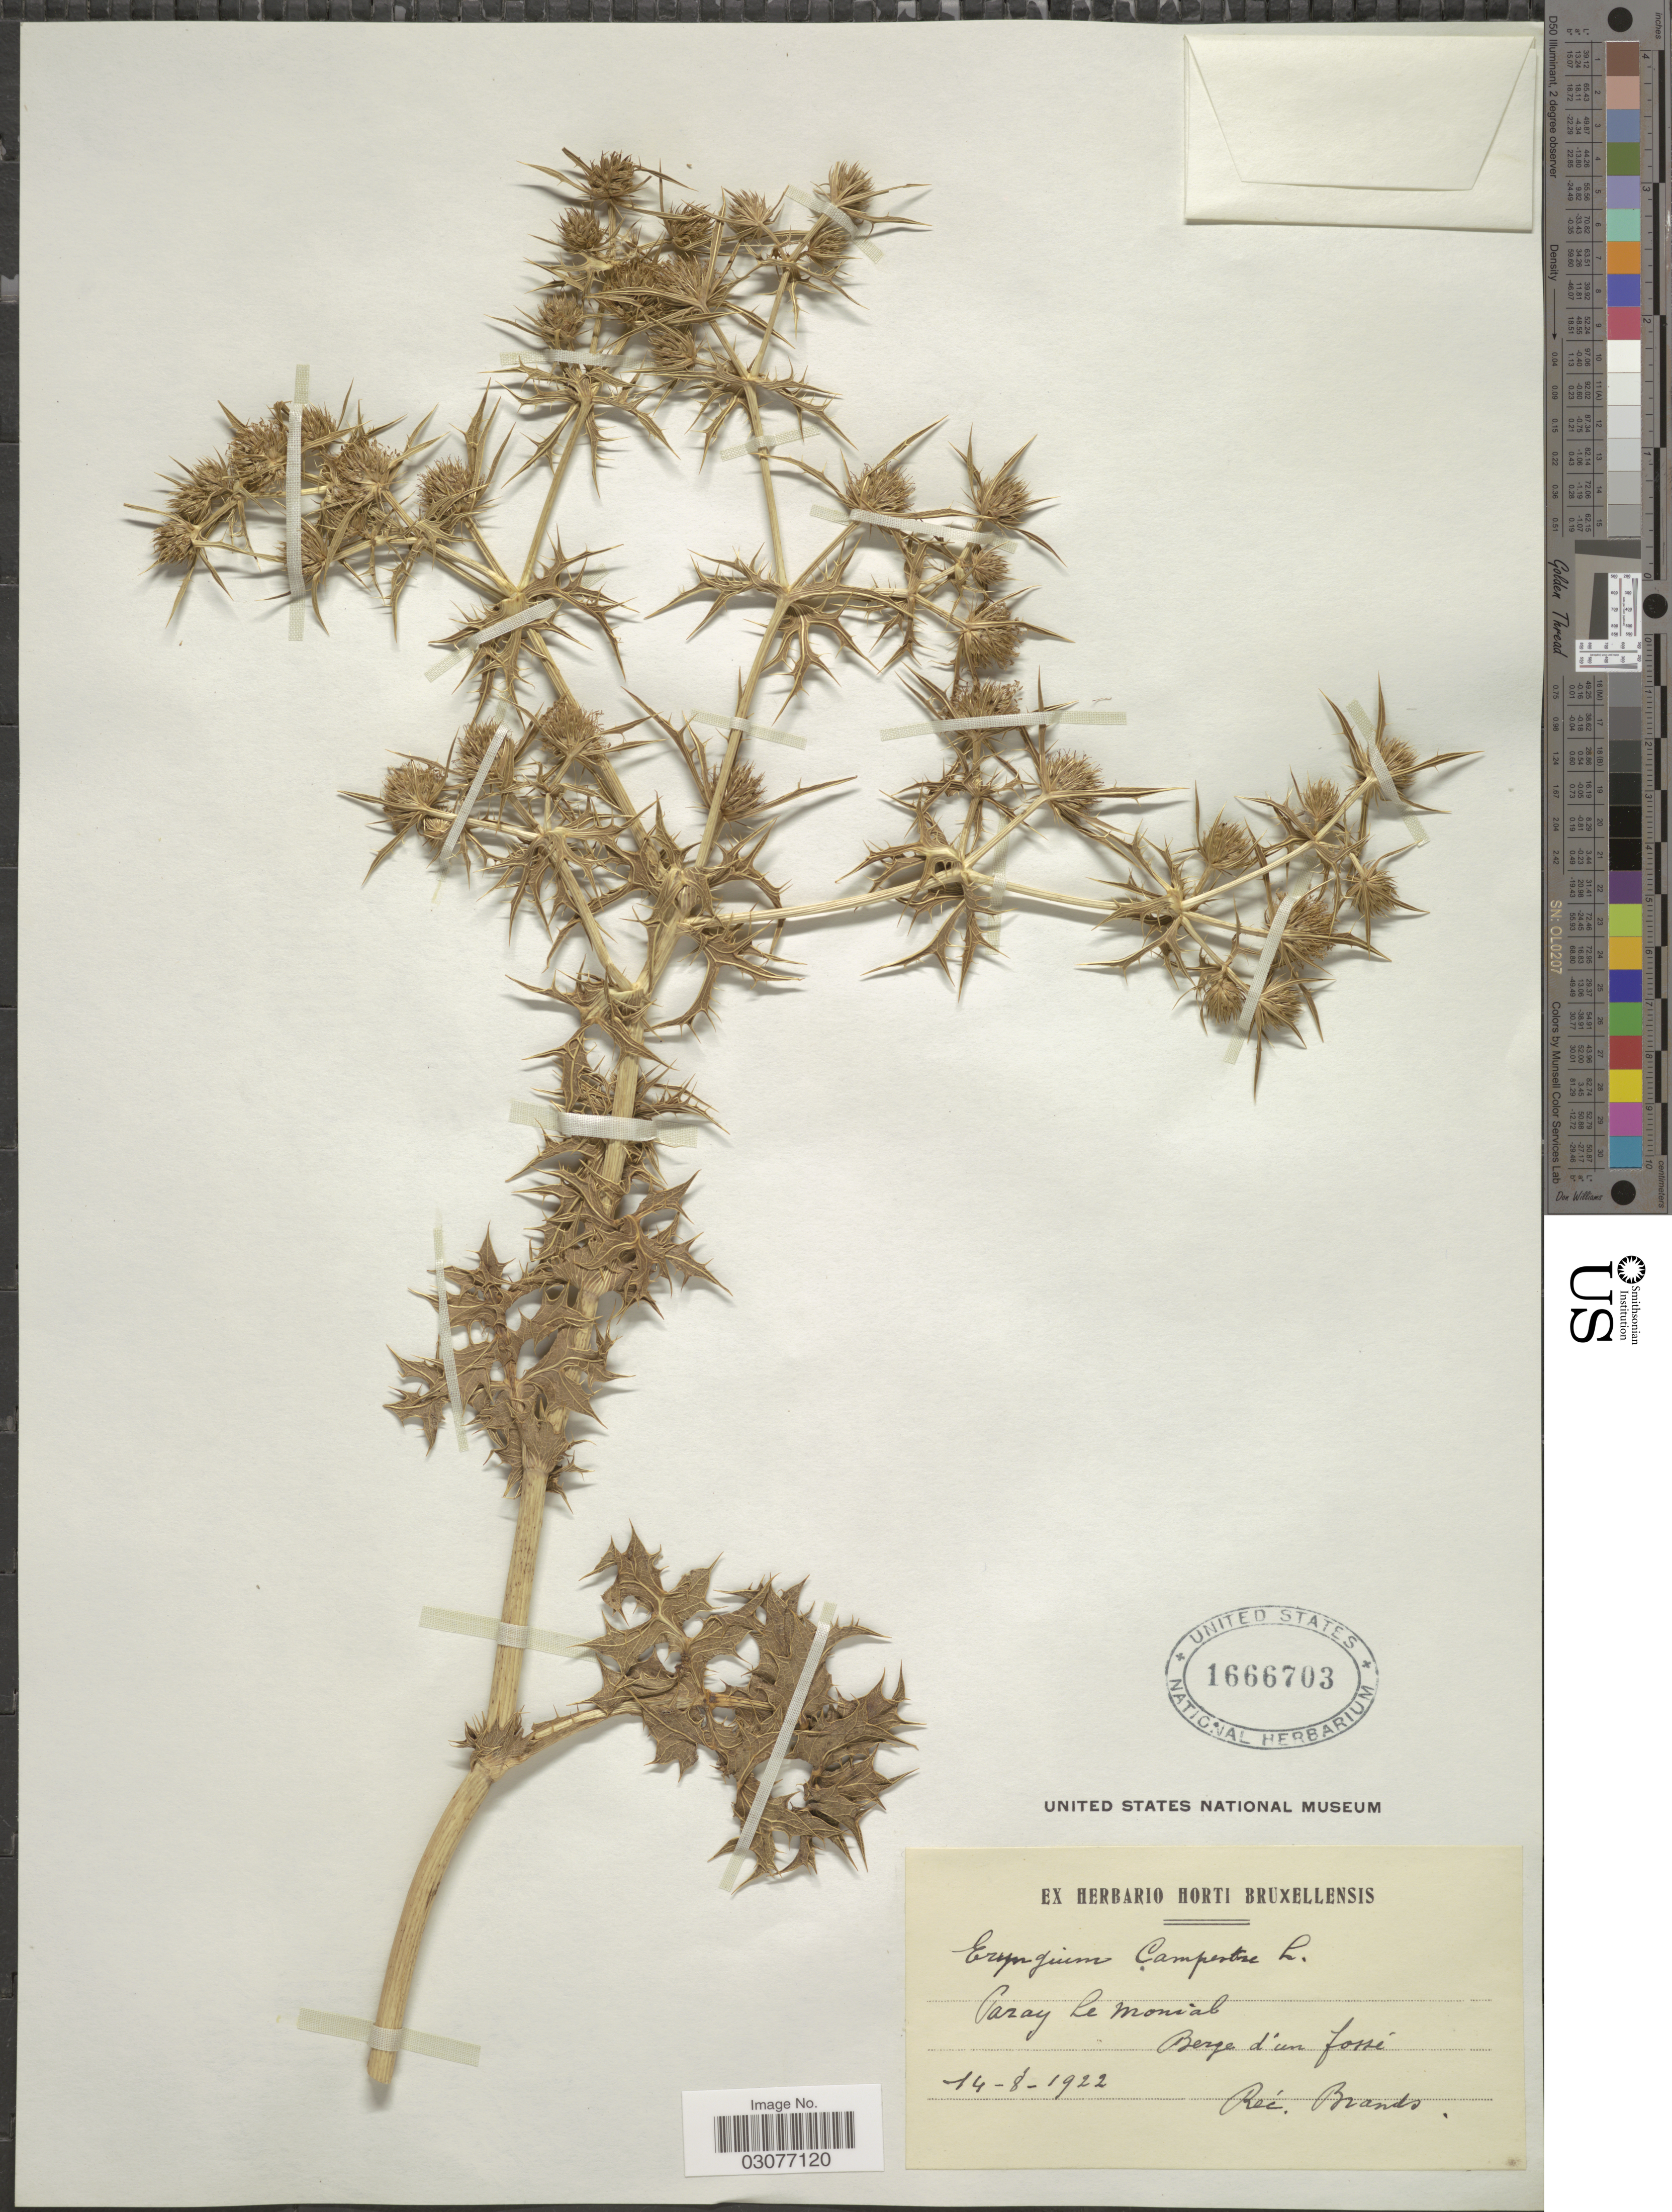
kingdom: Plantae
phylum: Tracheophyta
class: Magnoliopsida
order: Apiales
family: Apiaceae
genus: Eryngium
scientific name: Eryngium campestre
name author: L.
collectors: Brands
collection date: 1922-08-14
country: France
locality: Paray Le Monial. Berge d'un fossé.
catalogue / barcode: US 1666703